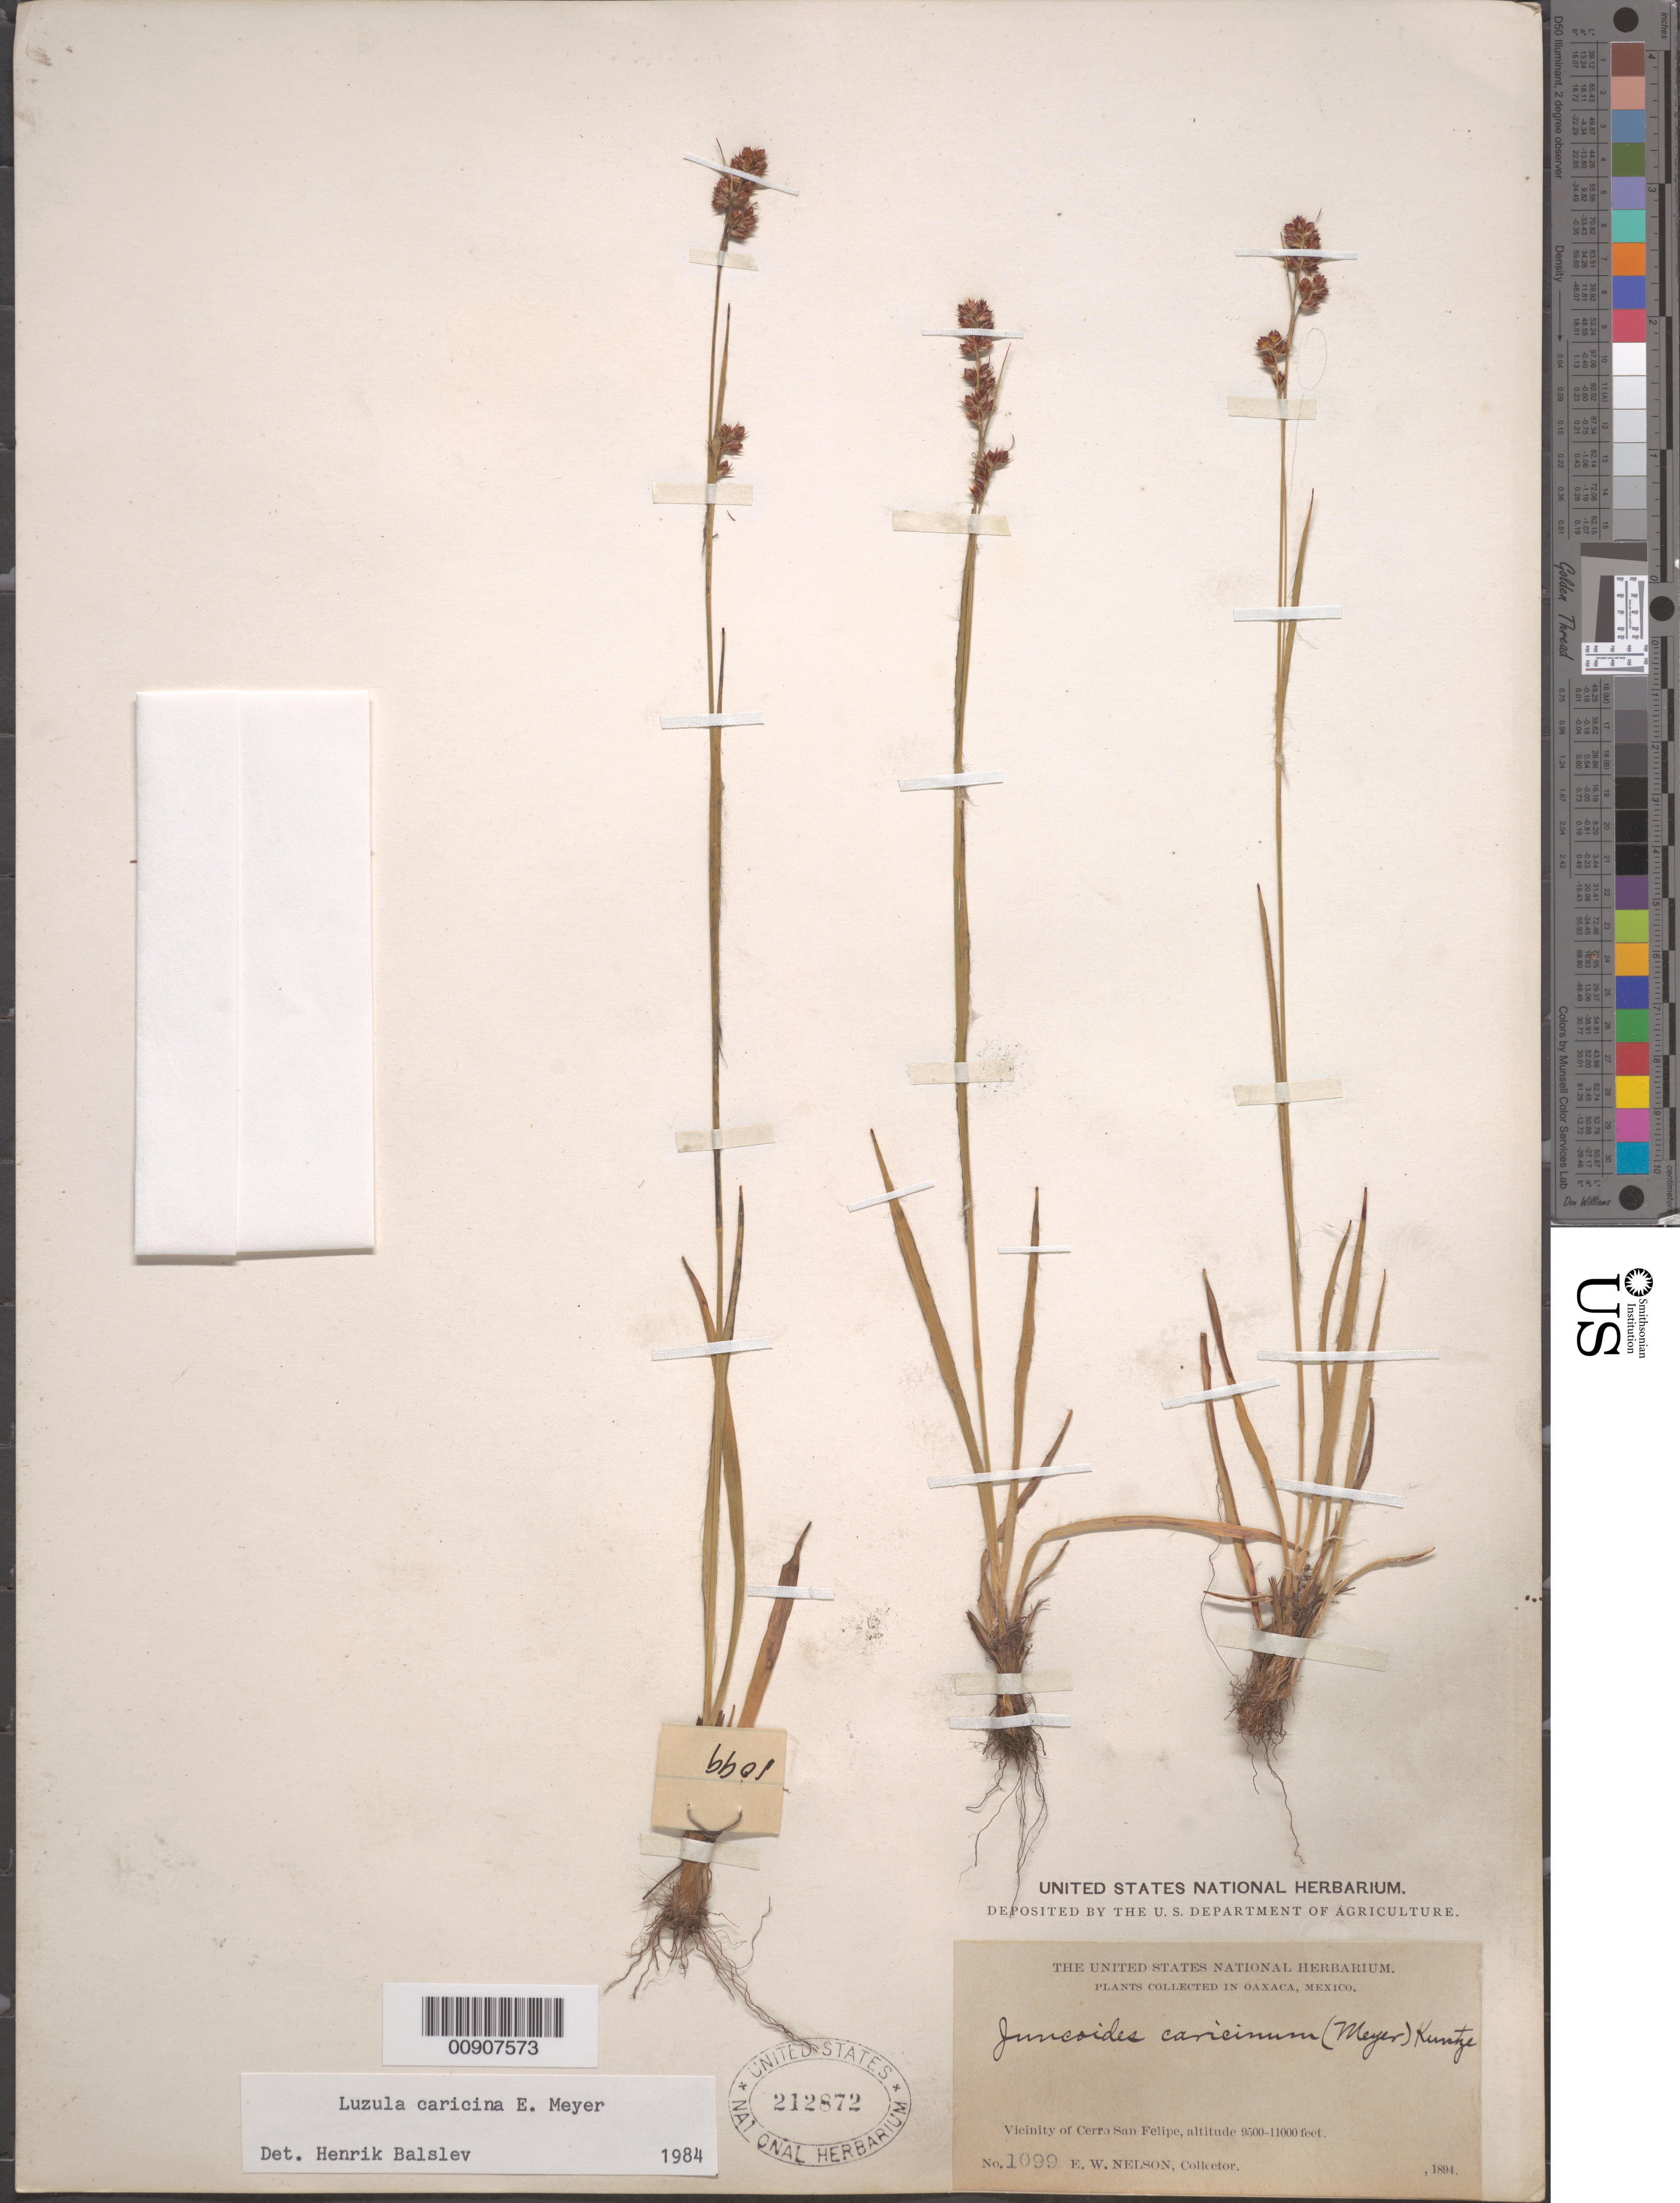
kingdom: Plantae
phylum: Tracheophyta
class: Liliopsida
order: Poales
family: Juncaceae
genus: Luzula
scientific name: Luzula caricina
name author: E. Mey.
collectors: E. W. Nelson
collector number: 1099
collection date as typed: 1894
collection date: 1894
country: Mexico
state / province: Oaxaca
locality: Vicinity of Cerro San Felipe, Oaxaca.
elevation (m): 2896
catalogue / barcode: US 212872